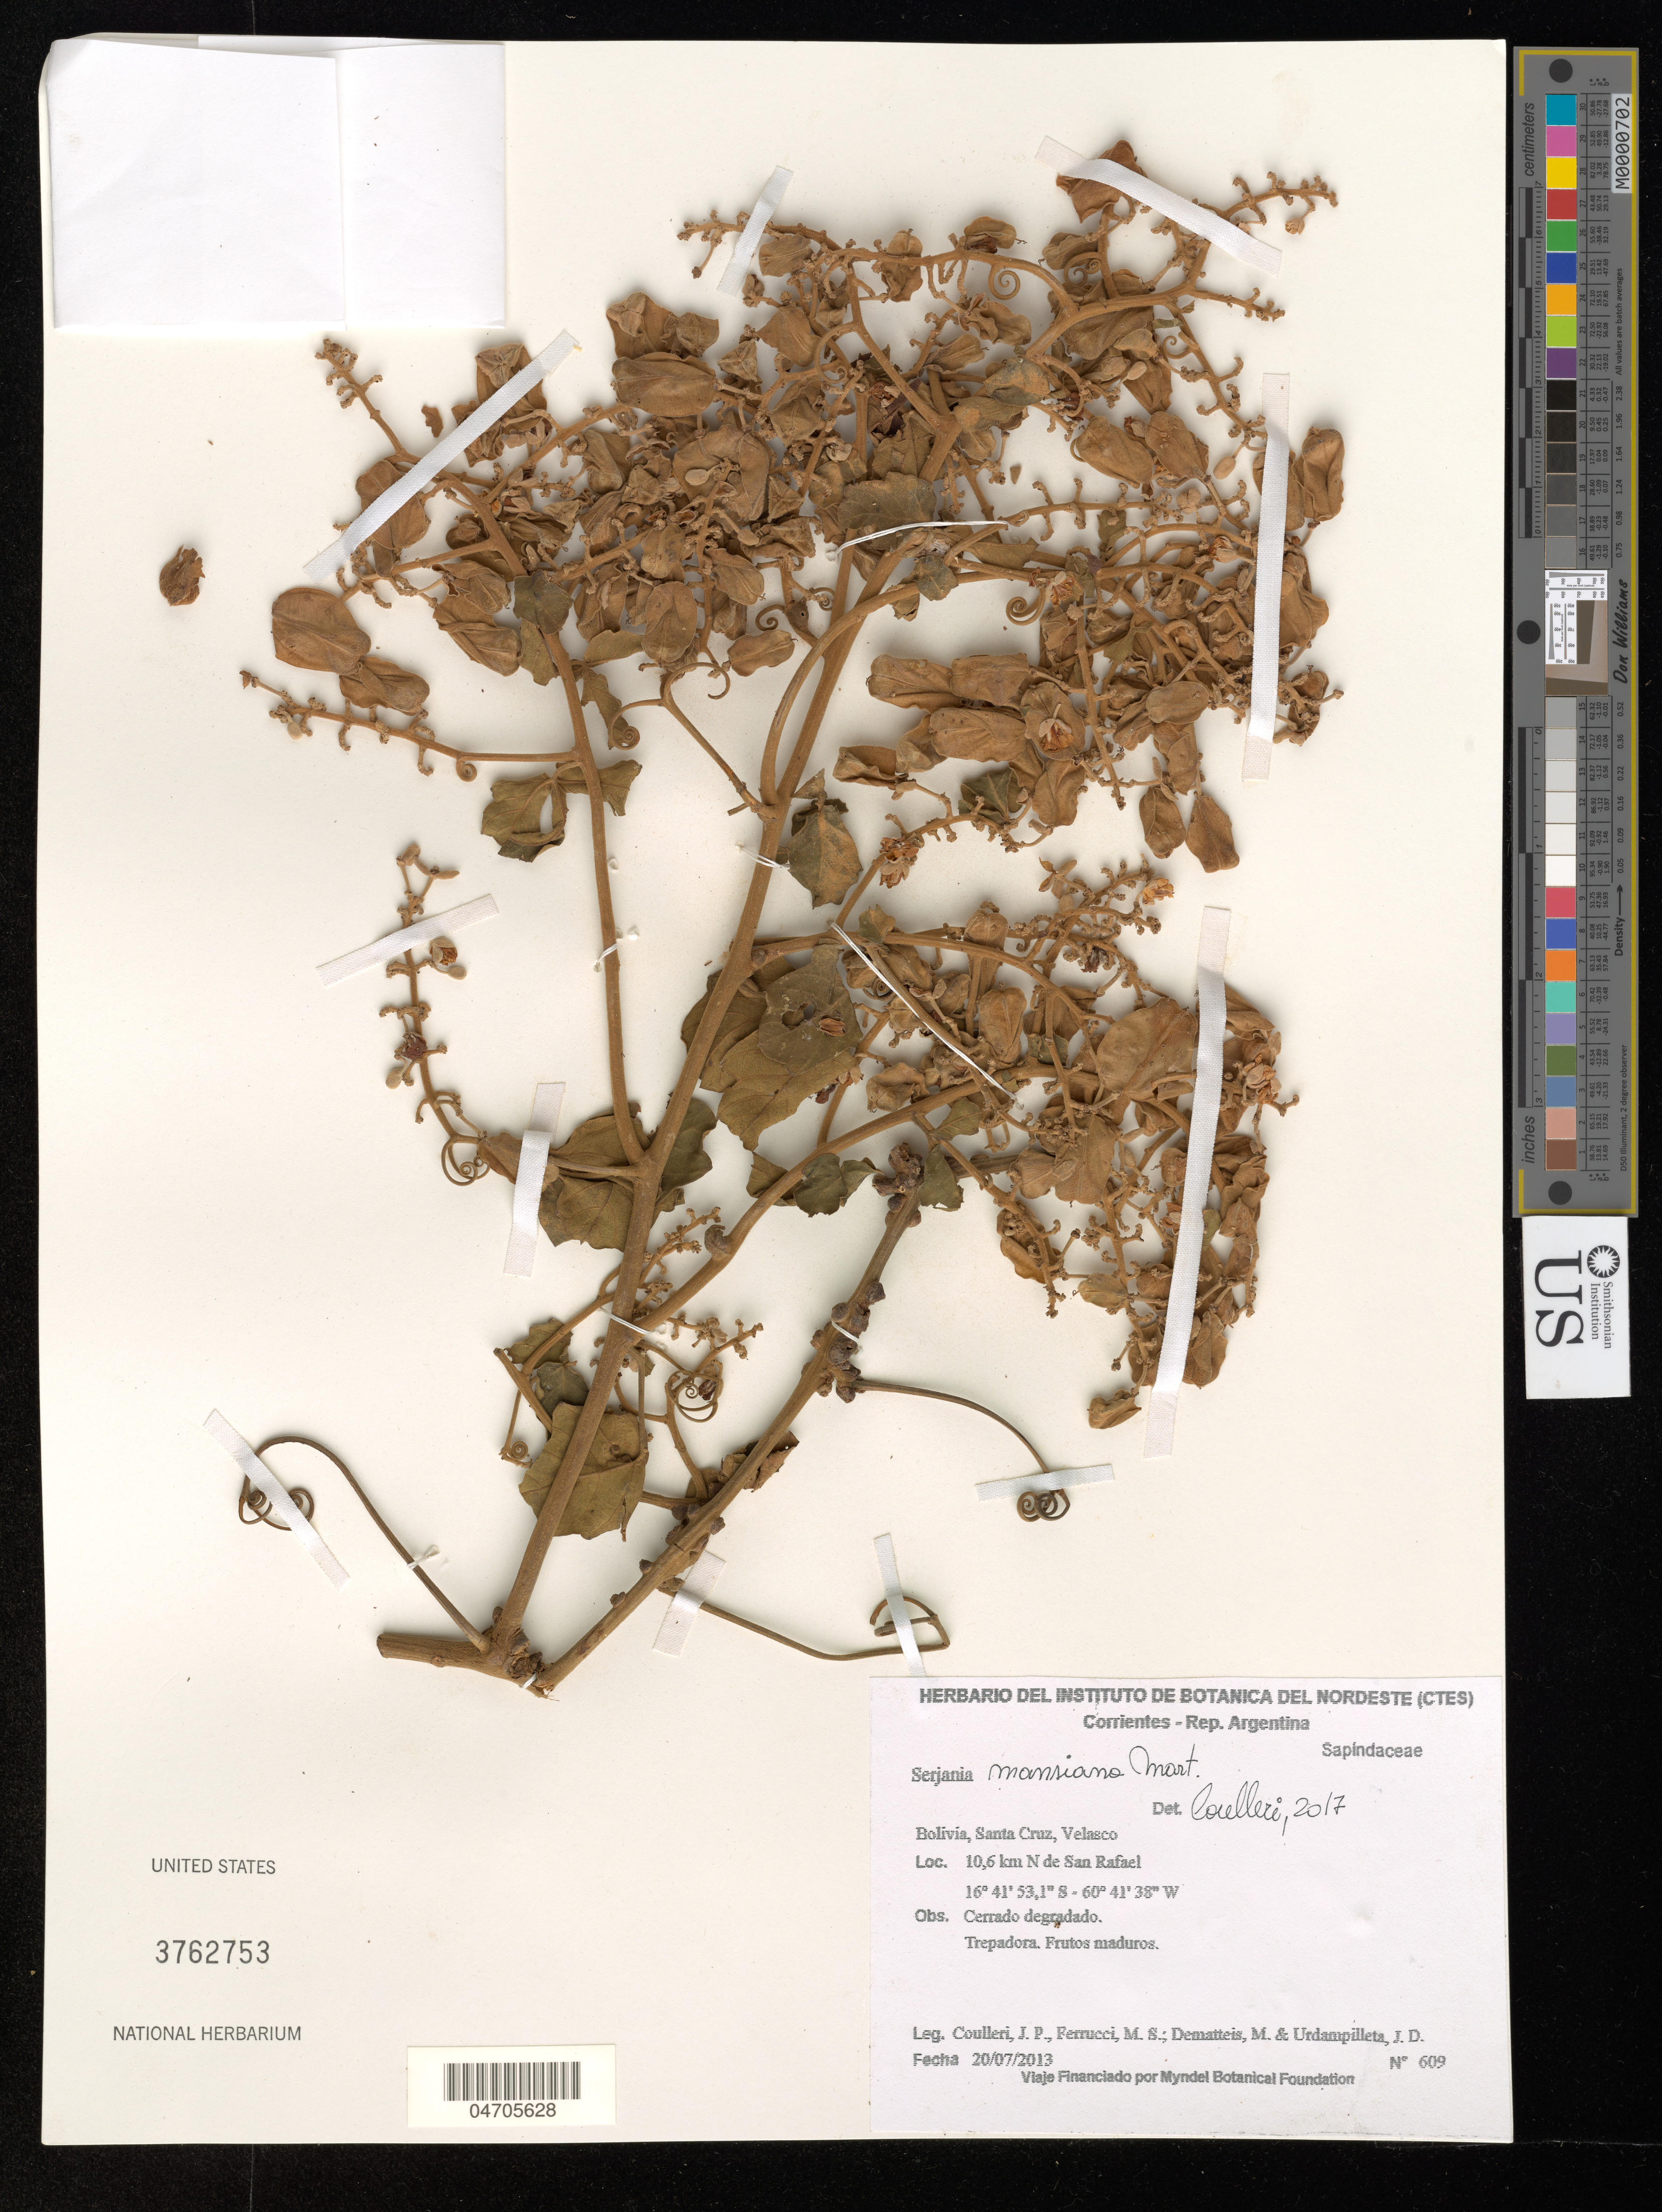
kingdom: Plantae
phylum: Tracheophyta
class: Magnoliopsida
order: Sapindales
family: Sapindaceae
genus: Serjania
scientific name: Serjania mansiana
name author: Mart.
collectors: J. Coulleri, M. S. Ferrucci, M. Dematteis & J. Urdampilleta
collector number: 609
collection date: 2013-07-20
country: Bolivia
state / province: Santa Cruz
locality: Velasco. 10,6 km N de San Rafael.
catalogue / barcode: US 3762753